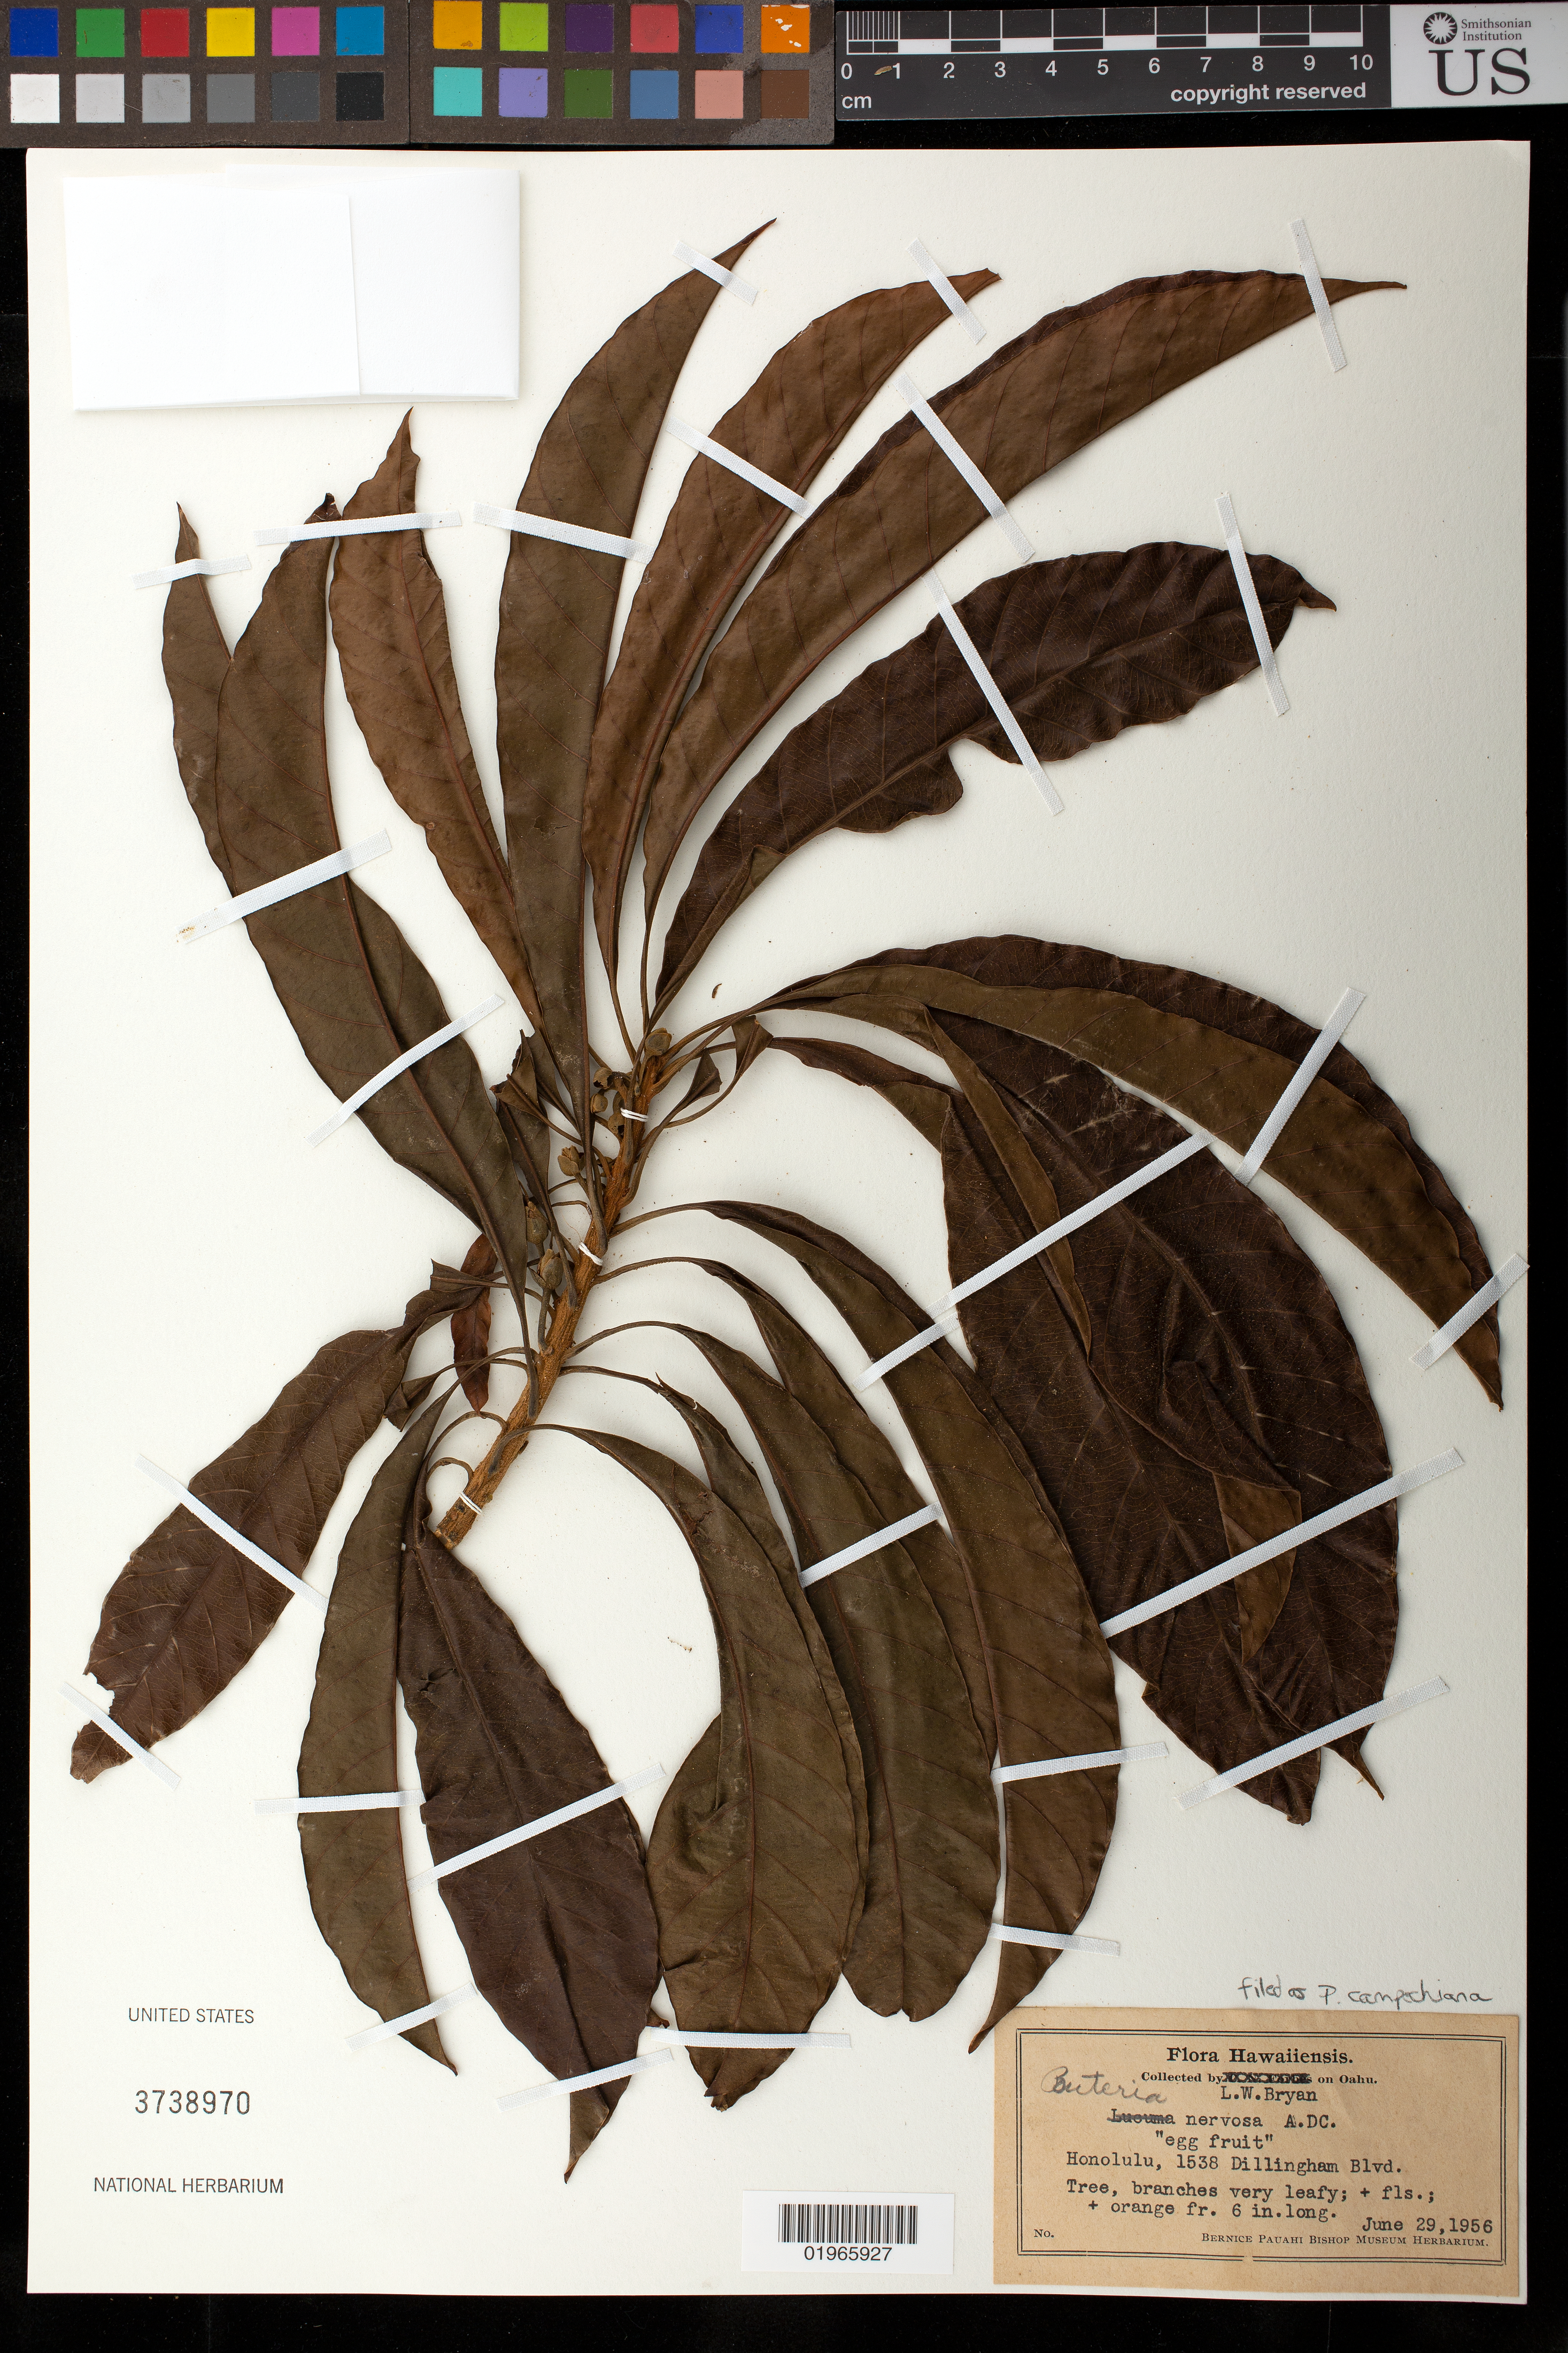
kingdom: Plantae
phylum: Tracheophyta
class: Magnoliopsida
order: Ericales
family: Sapotaceae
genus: Pouteria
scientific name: Pouteria campechiana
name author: (Kunth) Baehni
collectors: L. Bryan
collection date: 1956-06-29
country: United States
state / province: Hawaii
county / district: Honolulu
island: Oahu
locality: Honolulu, 1538 Dillingham Blvd.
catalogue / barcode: US 3738970